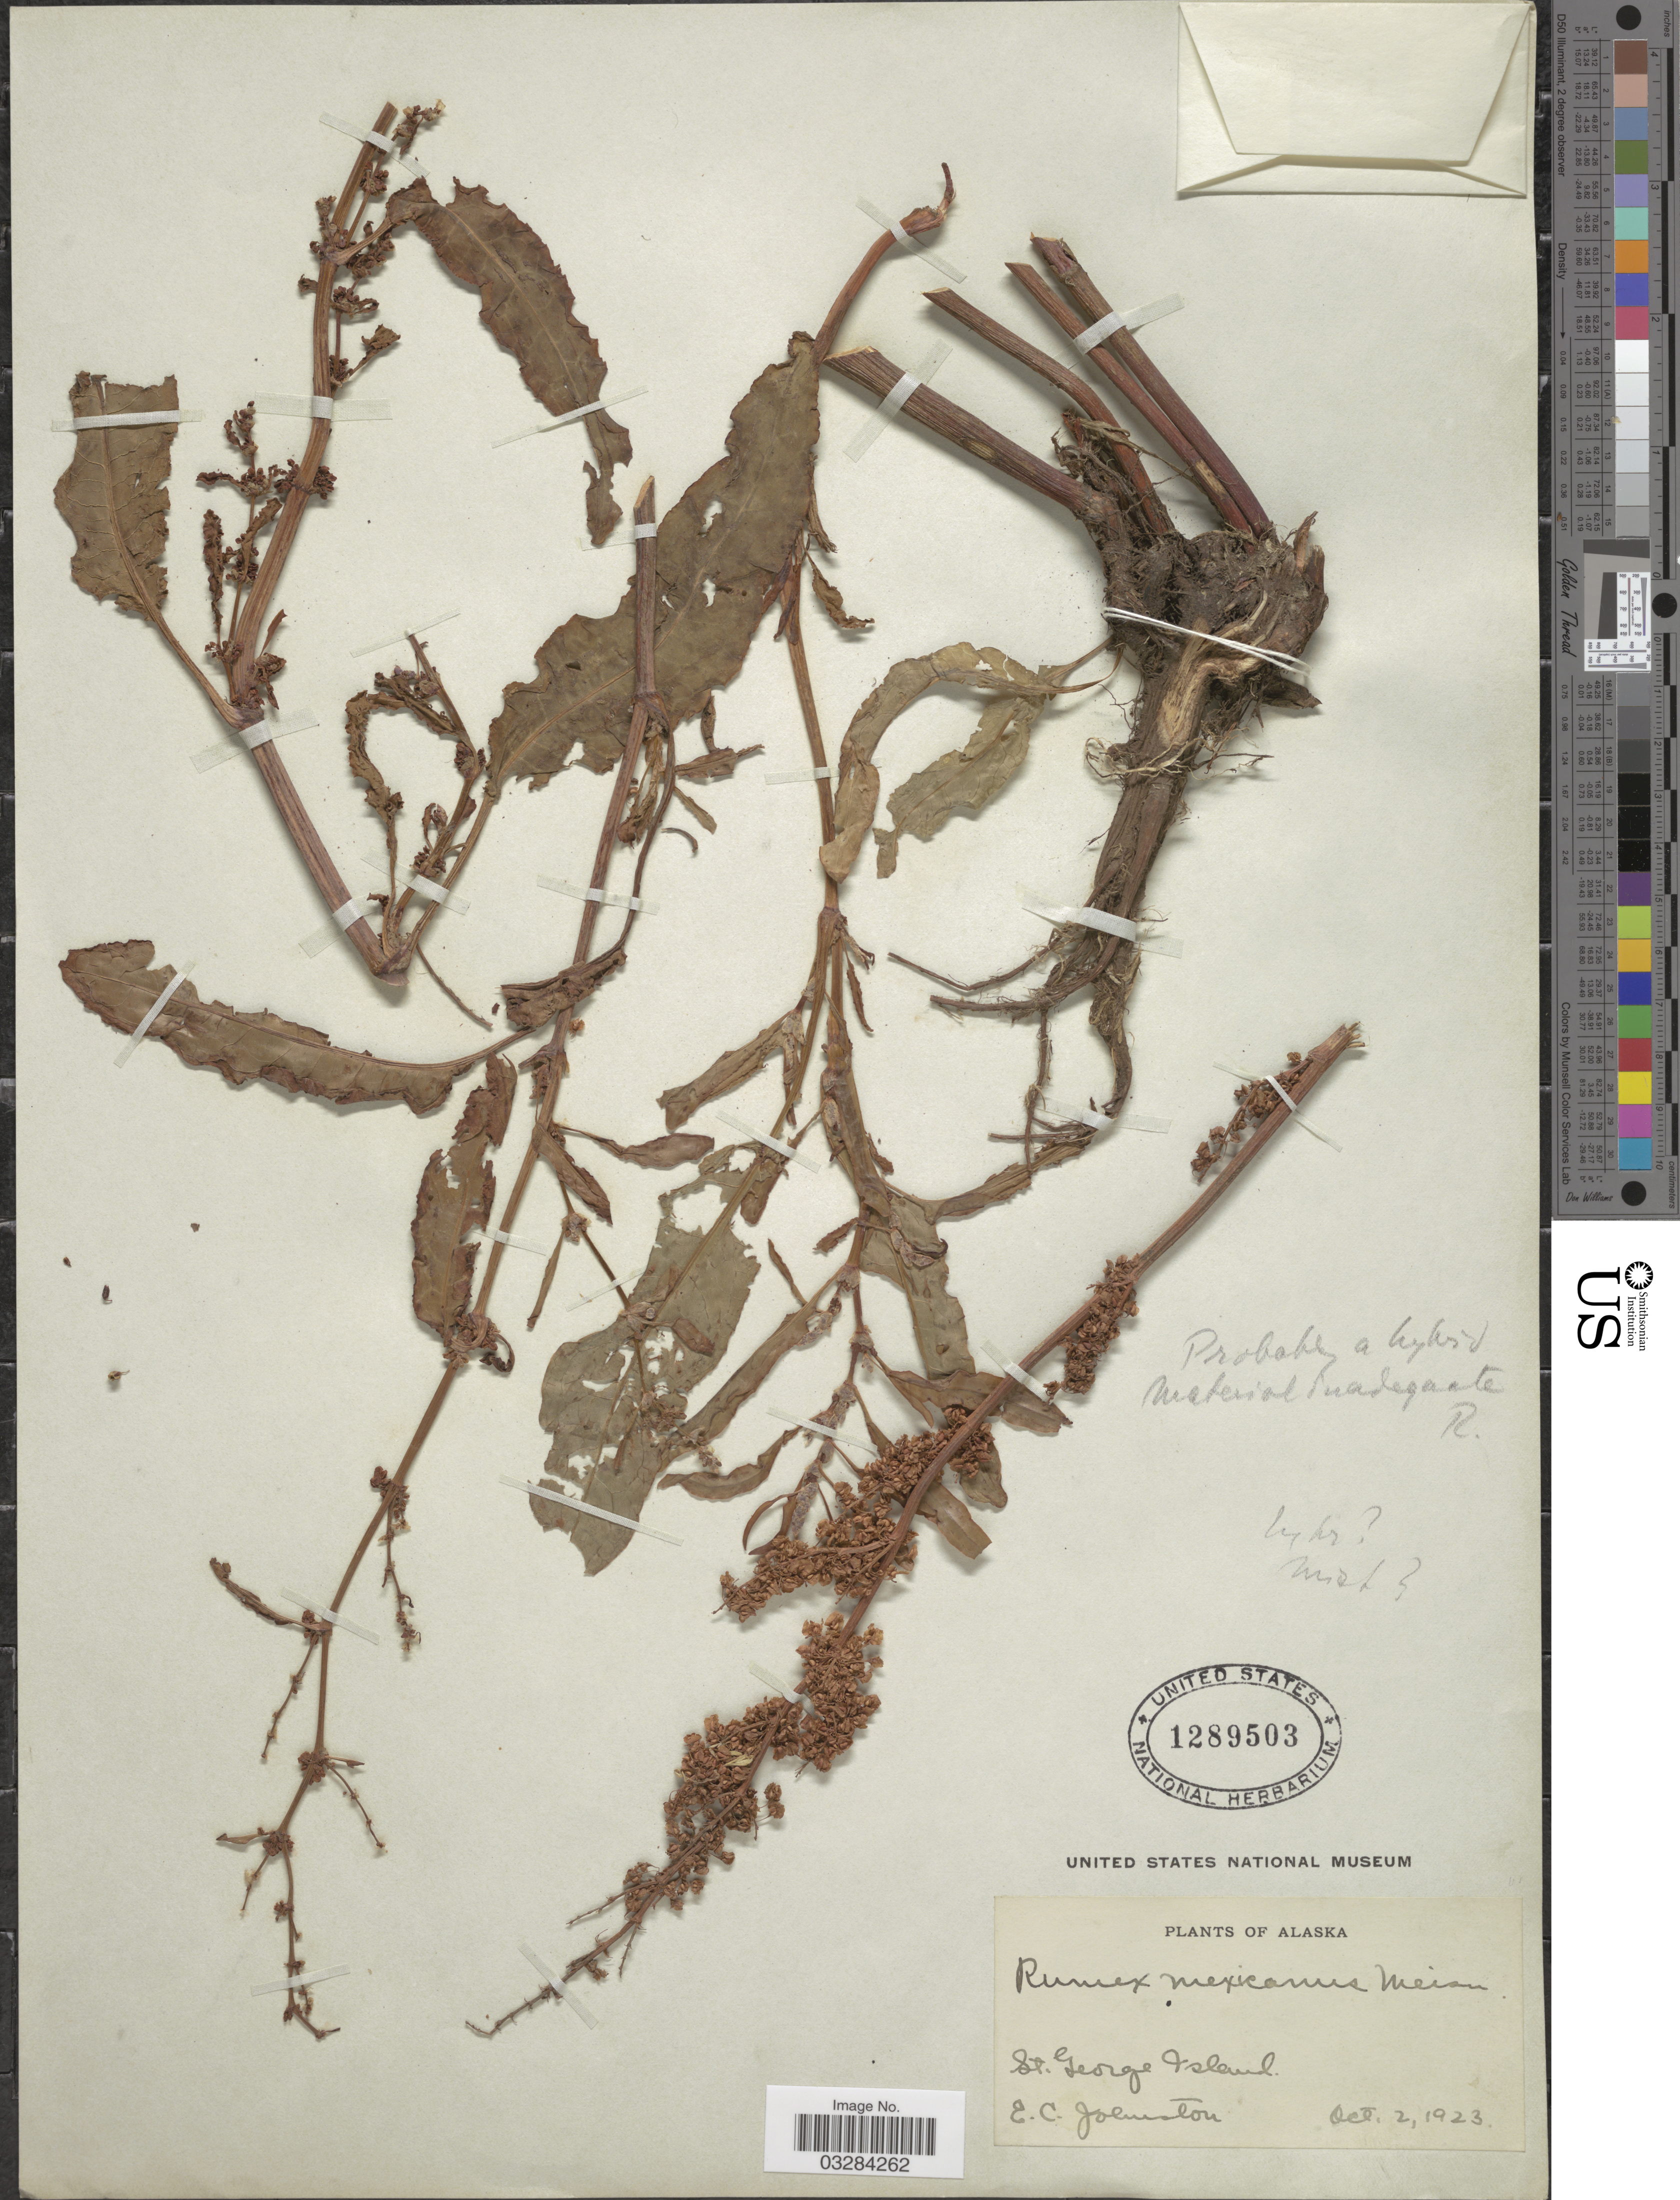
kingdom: Plantae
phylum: Tracheophyta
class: Magnoliopsida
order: Caryophyllales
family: Polygonaceae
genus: Rumex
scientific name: Rumex mexicanus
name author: Meisn.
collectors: E. C. Johnston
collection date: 1923-10-02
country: United States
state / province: Alaska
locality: St. George Island.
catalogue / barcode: US 1289503